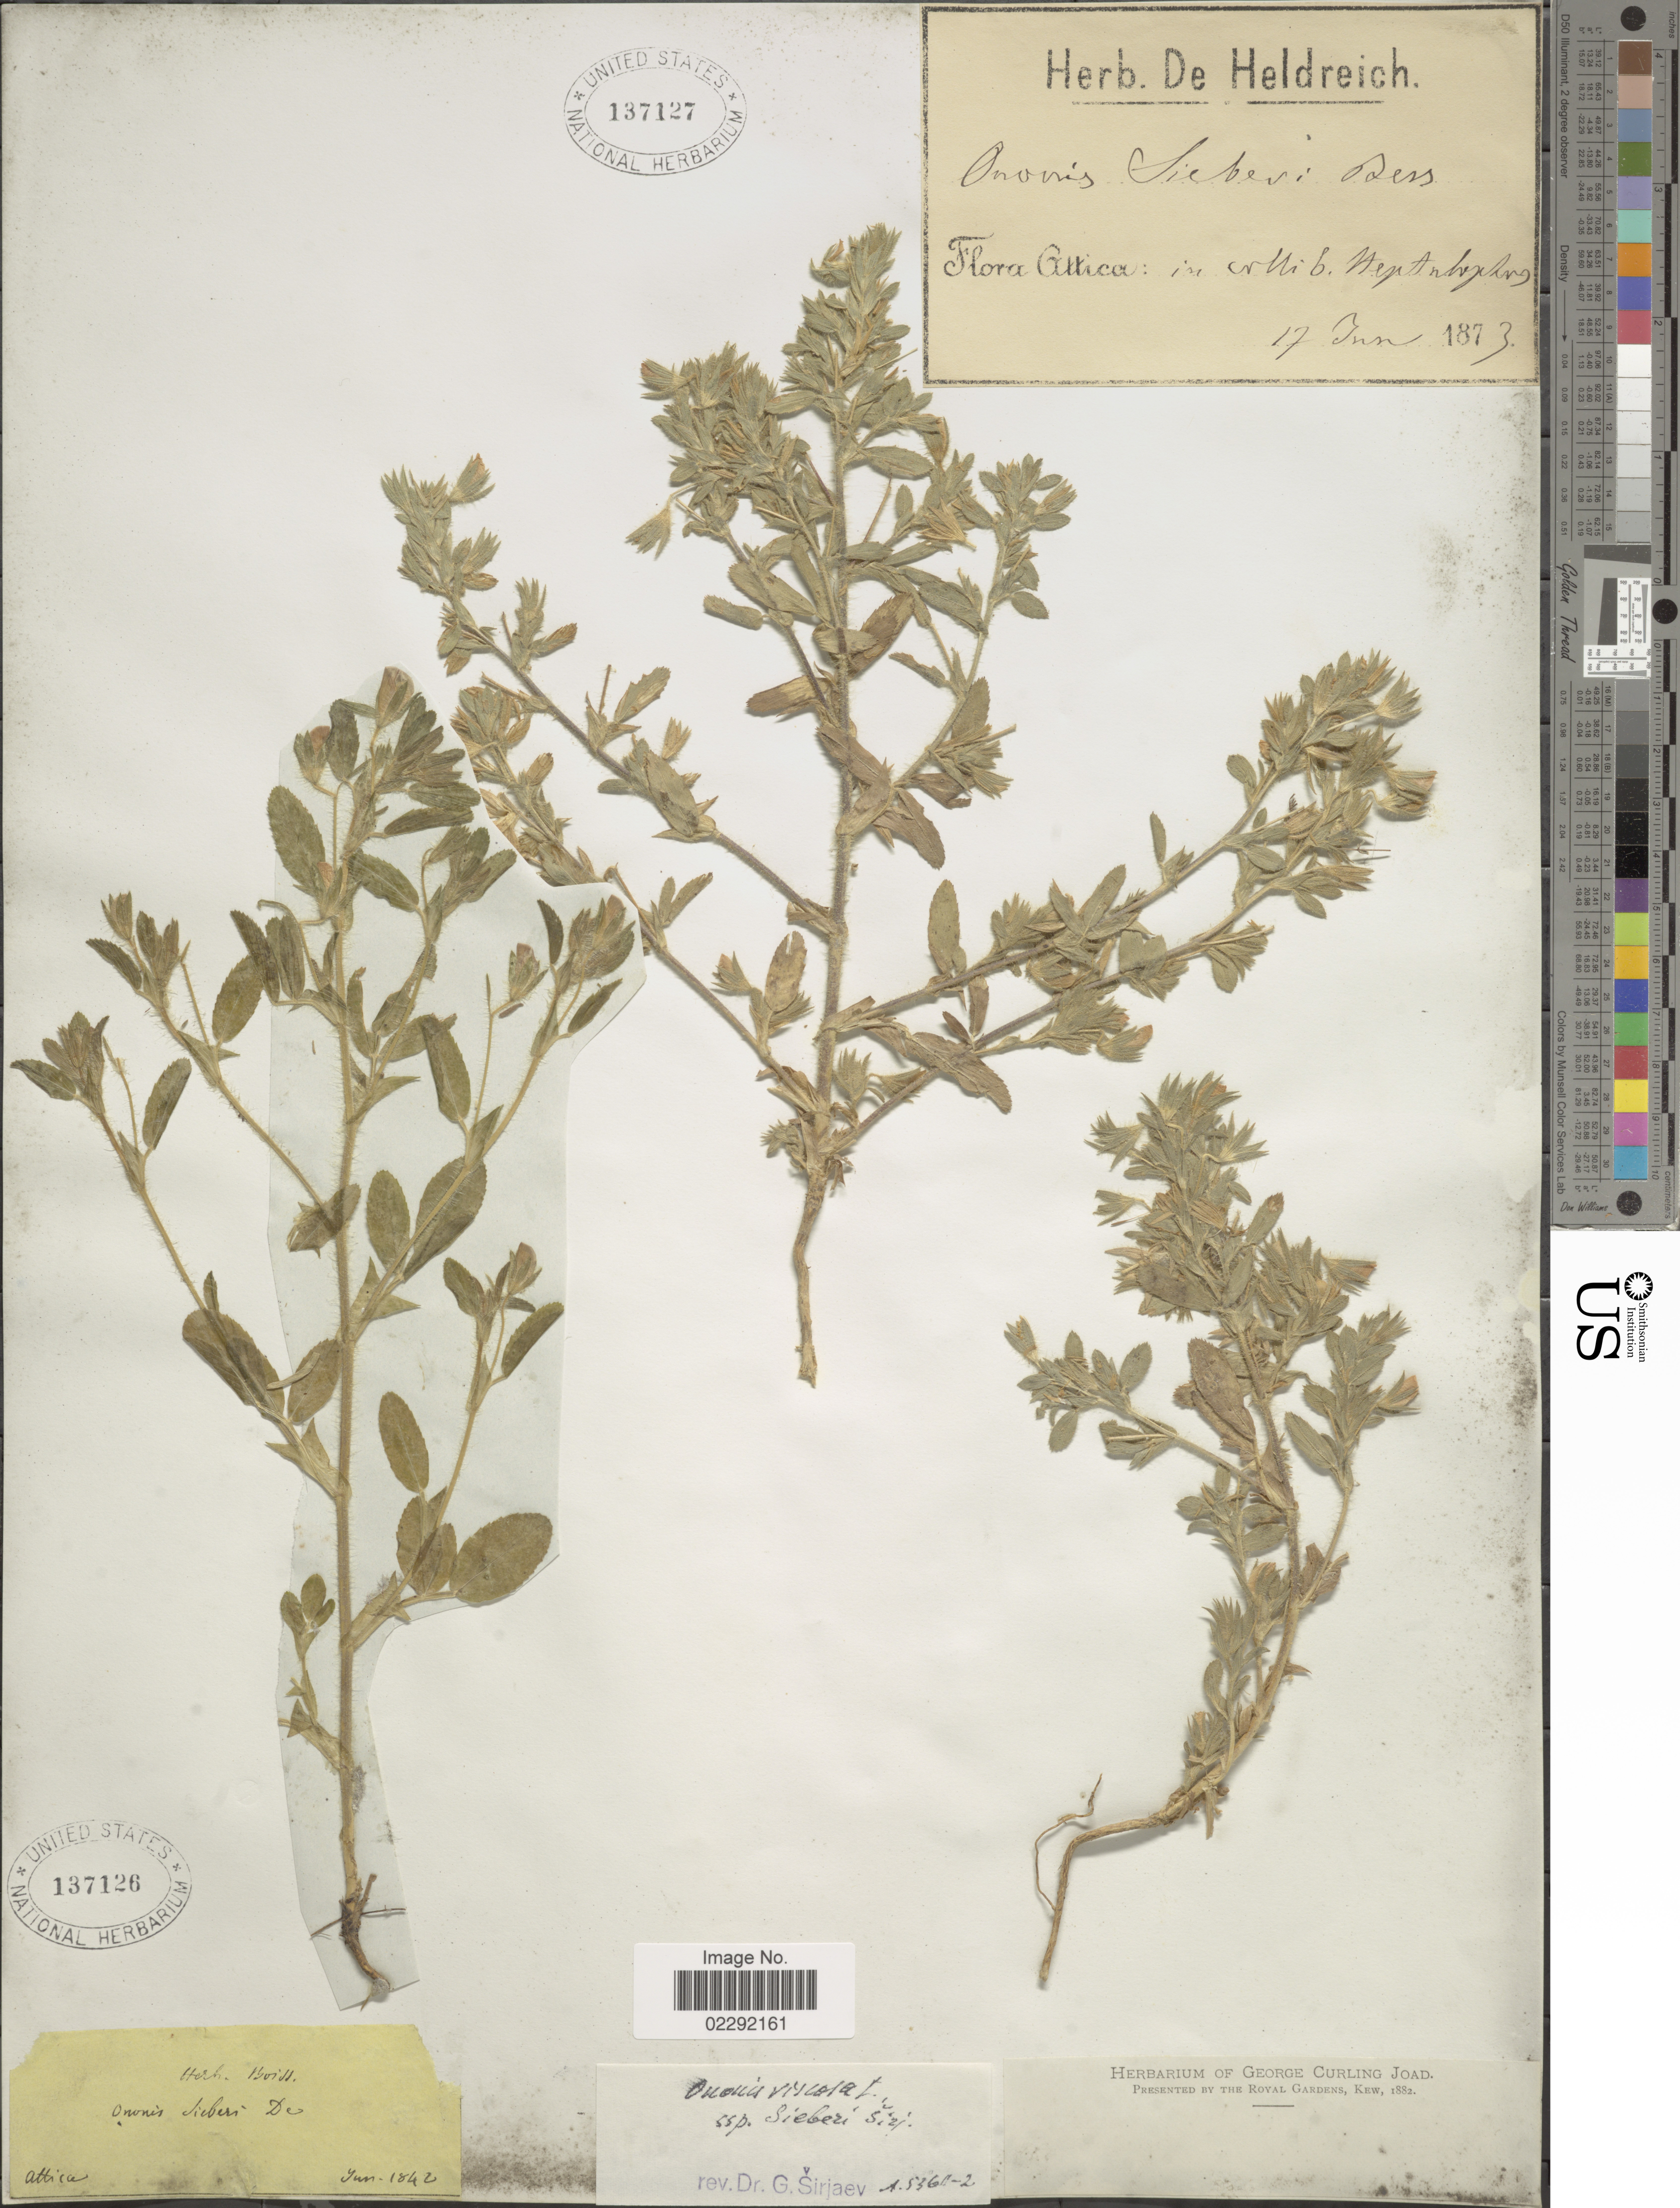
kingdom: Plantae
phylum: Tracheophyta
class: Magnoliopsida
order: Fabales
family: Fabaceae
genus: Ononis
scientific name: Ononis viscosa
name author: L.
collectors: ex herb. De Heldreich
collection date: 1873-06-17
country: Greece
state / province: Attica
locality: In collib. AeptnCopltos. [interpreted]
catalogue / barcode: US 137127-2